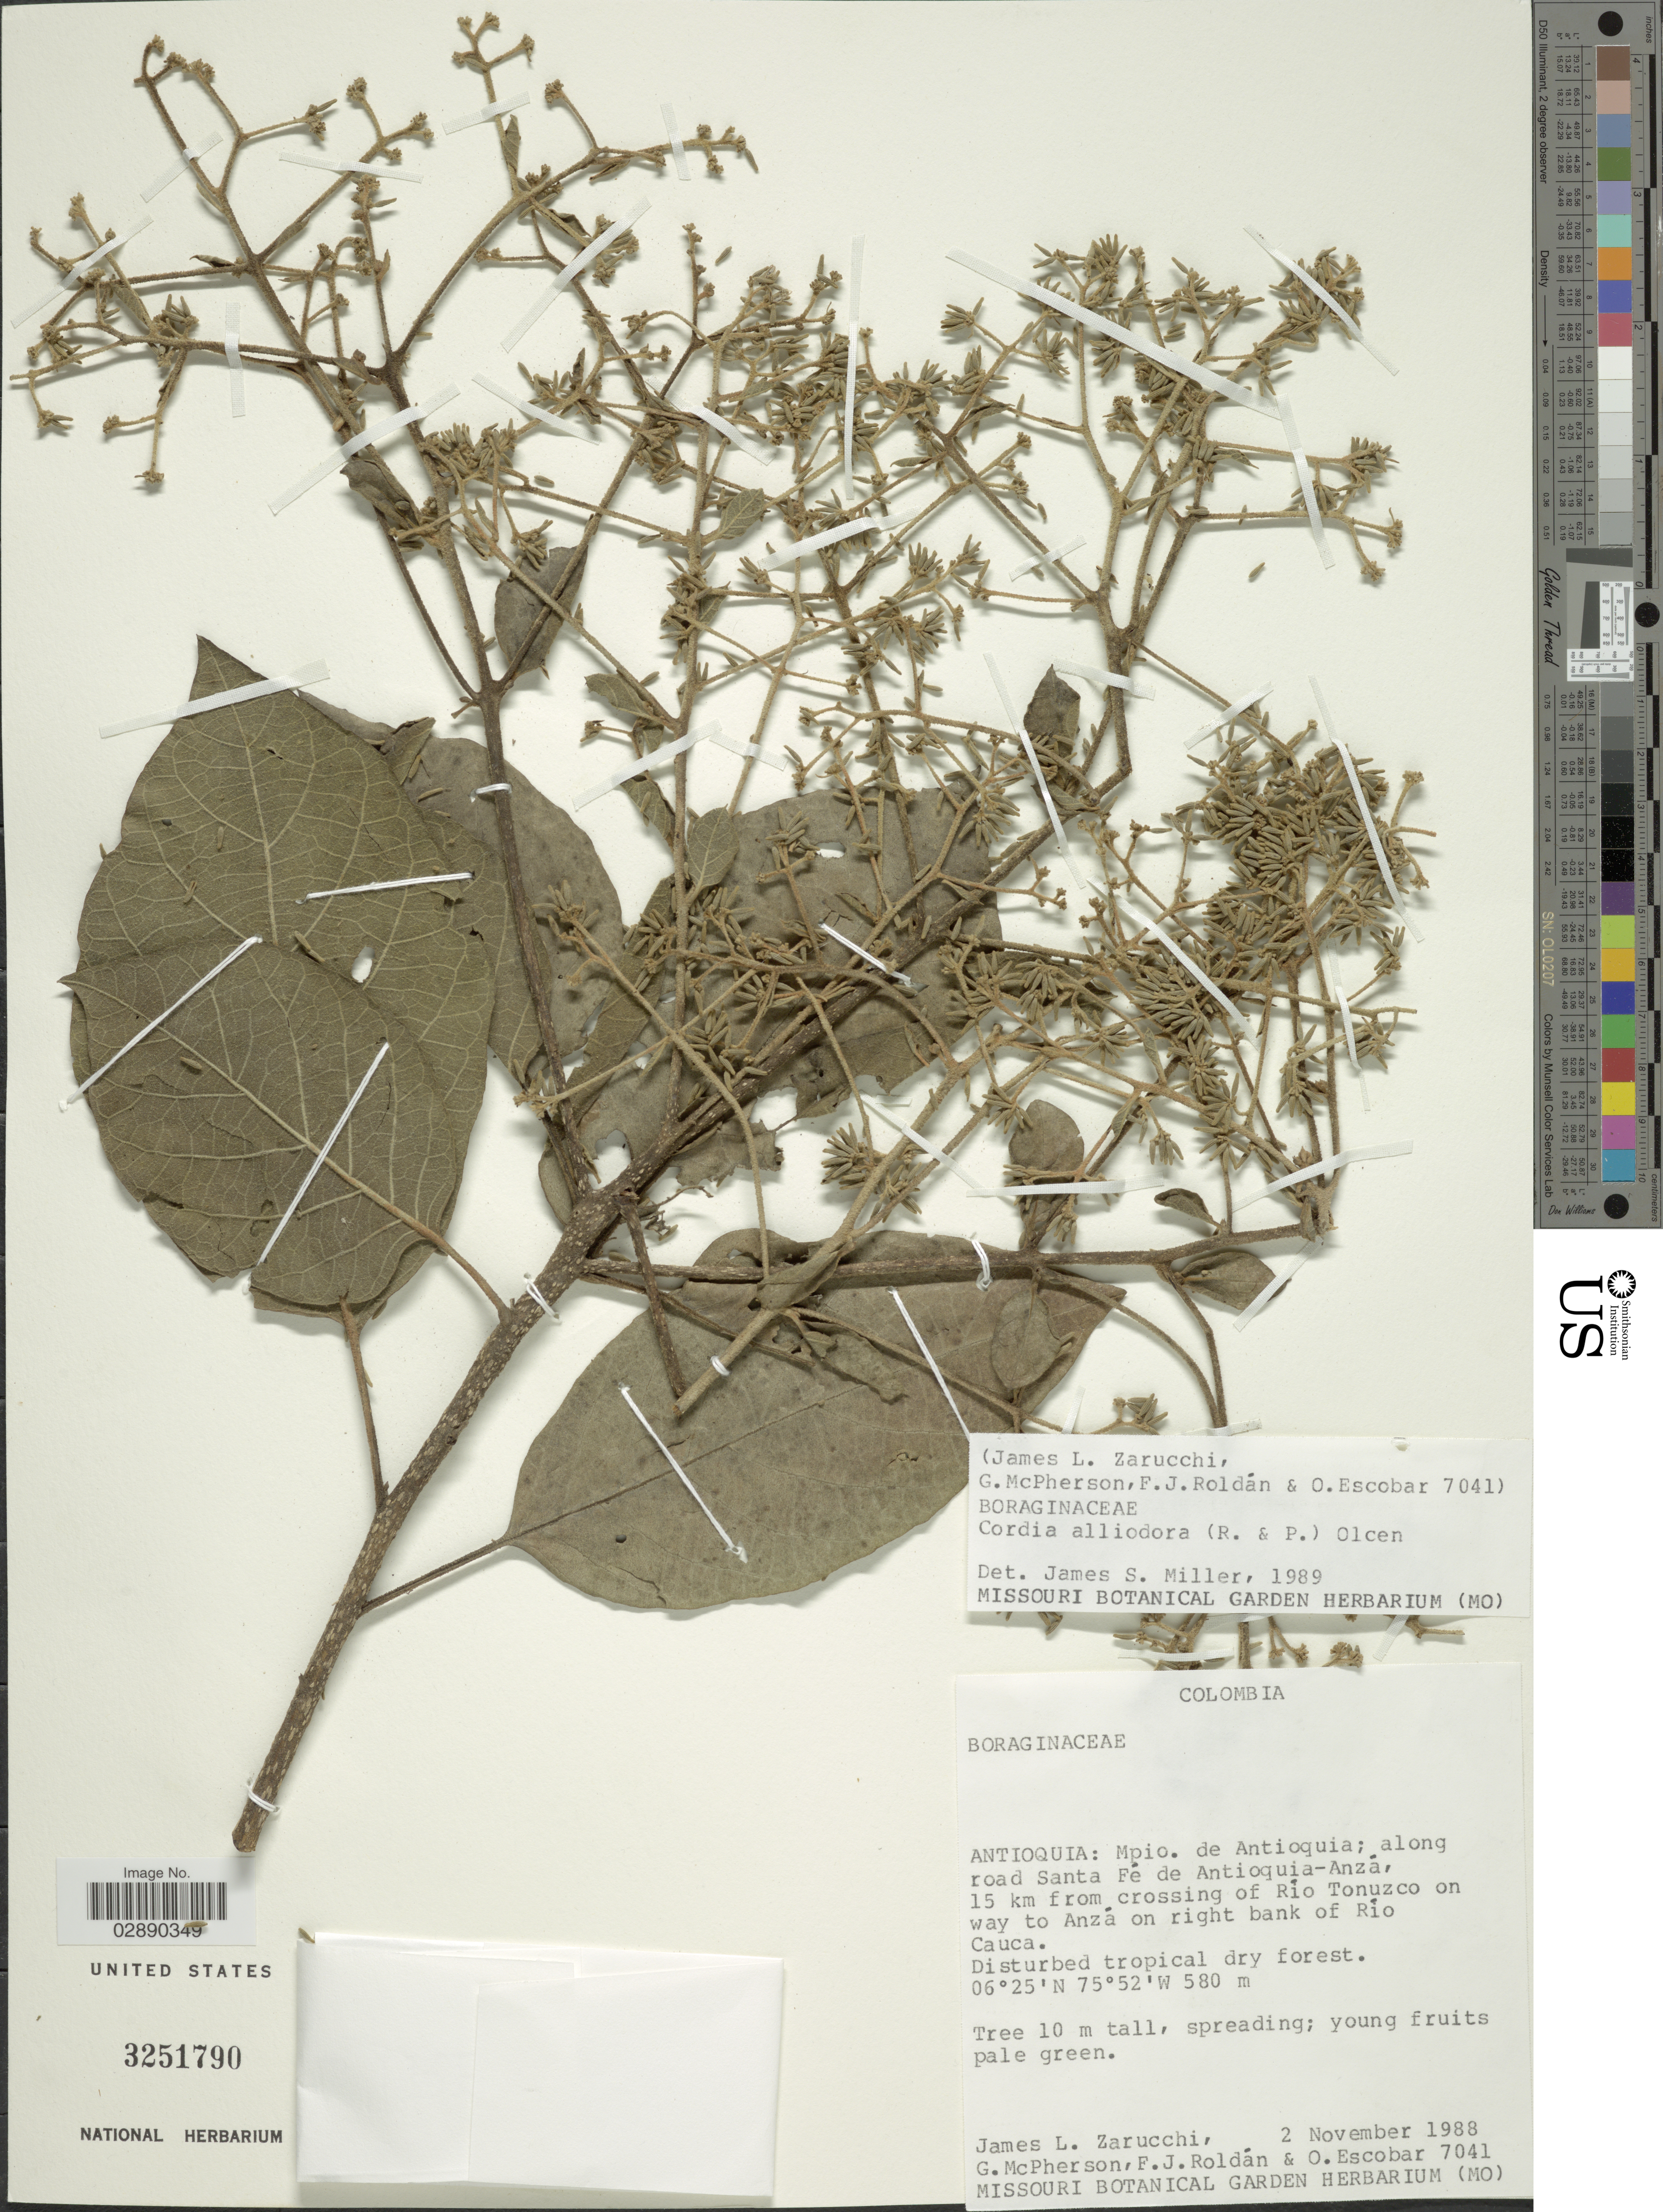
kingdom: Plantae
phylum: Tracheophyta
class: Magnoliopsida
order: Boraginales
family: Cordiaceae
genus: Cordia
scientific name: Cordia alliodora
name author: (Ruiz & Pav.) Oken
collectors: J. L. Zarucchi, G. McPherson, F. J. Roldán & O. Escobar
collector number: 7041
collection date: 1988-11-02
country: Colombia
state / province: Antioquia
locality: Mpio. de Antioquia; along road Santa Fé de Antioquia-Anzá, 15 km from crossing of Río Tonuzco on way to Anzá on right bank of Rio Cauca.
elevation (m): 580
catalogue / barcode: US 3251790